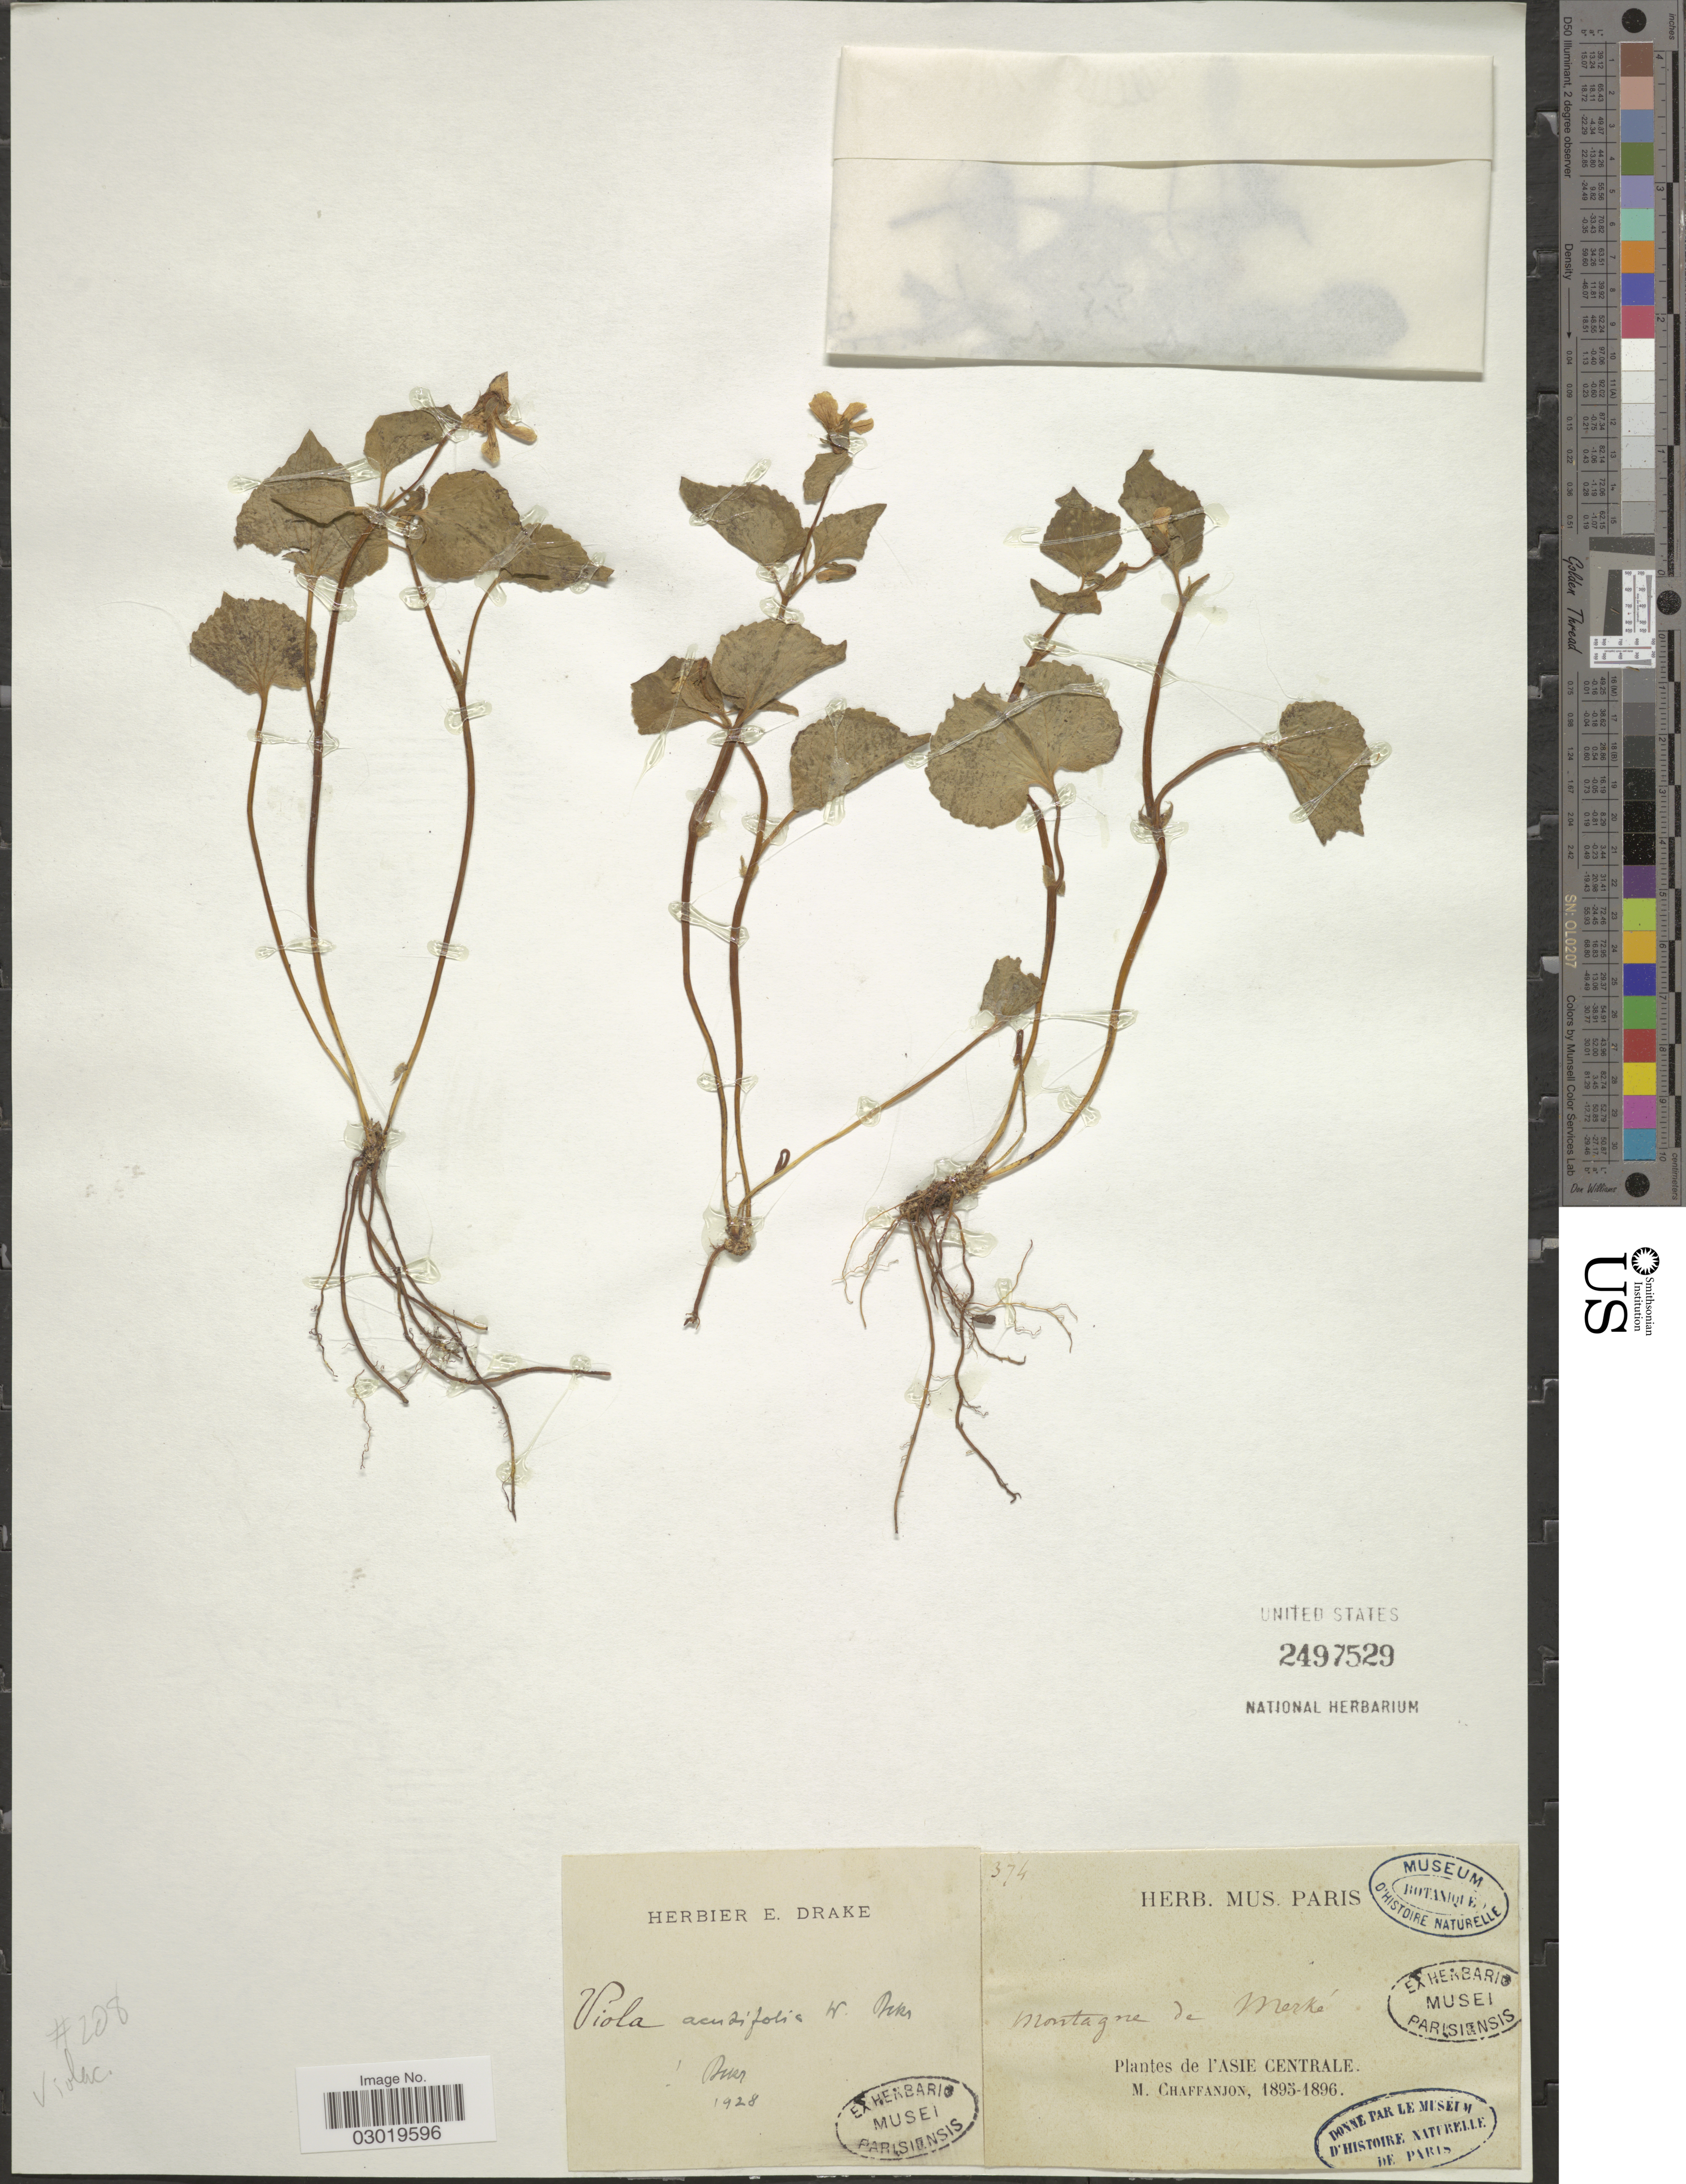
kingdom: Plantae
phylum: Tracheophyta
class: Magnoliopsida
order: Malpighiales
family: Violaceae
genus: Viola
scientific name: Viola acutifolia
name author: (Kar. & Kir.) W. Becker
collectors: M. Chaffanjon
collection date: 1895/1896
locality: Montagne de Merké, l'Asie Centrale.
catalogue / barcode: US 2497529